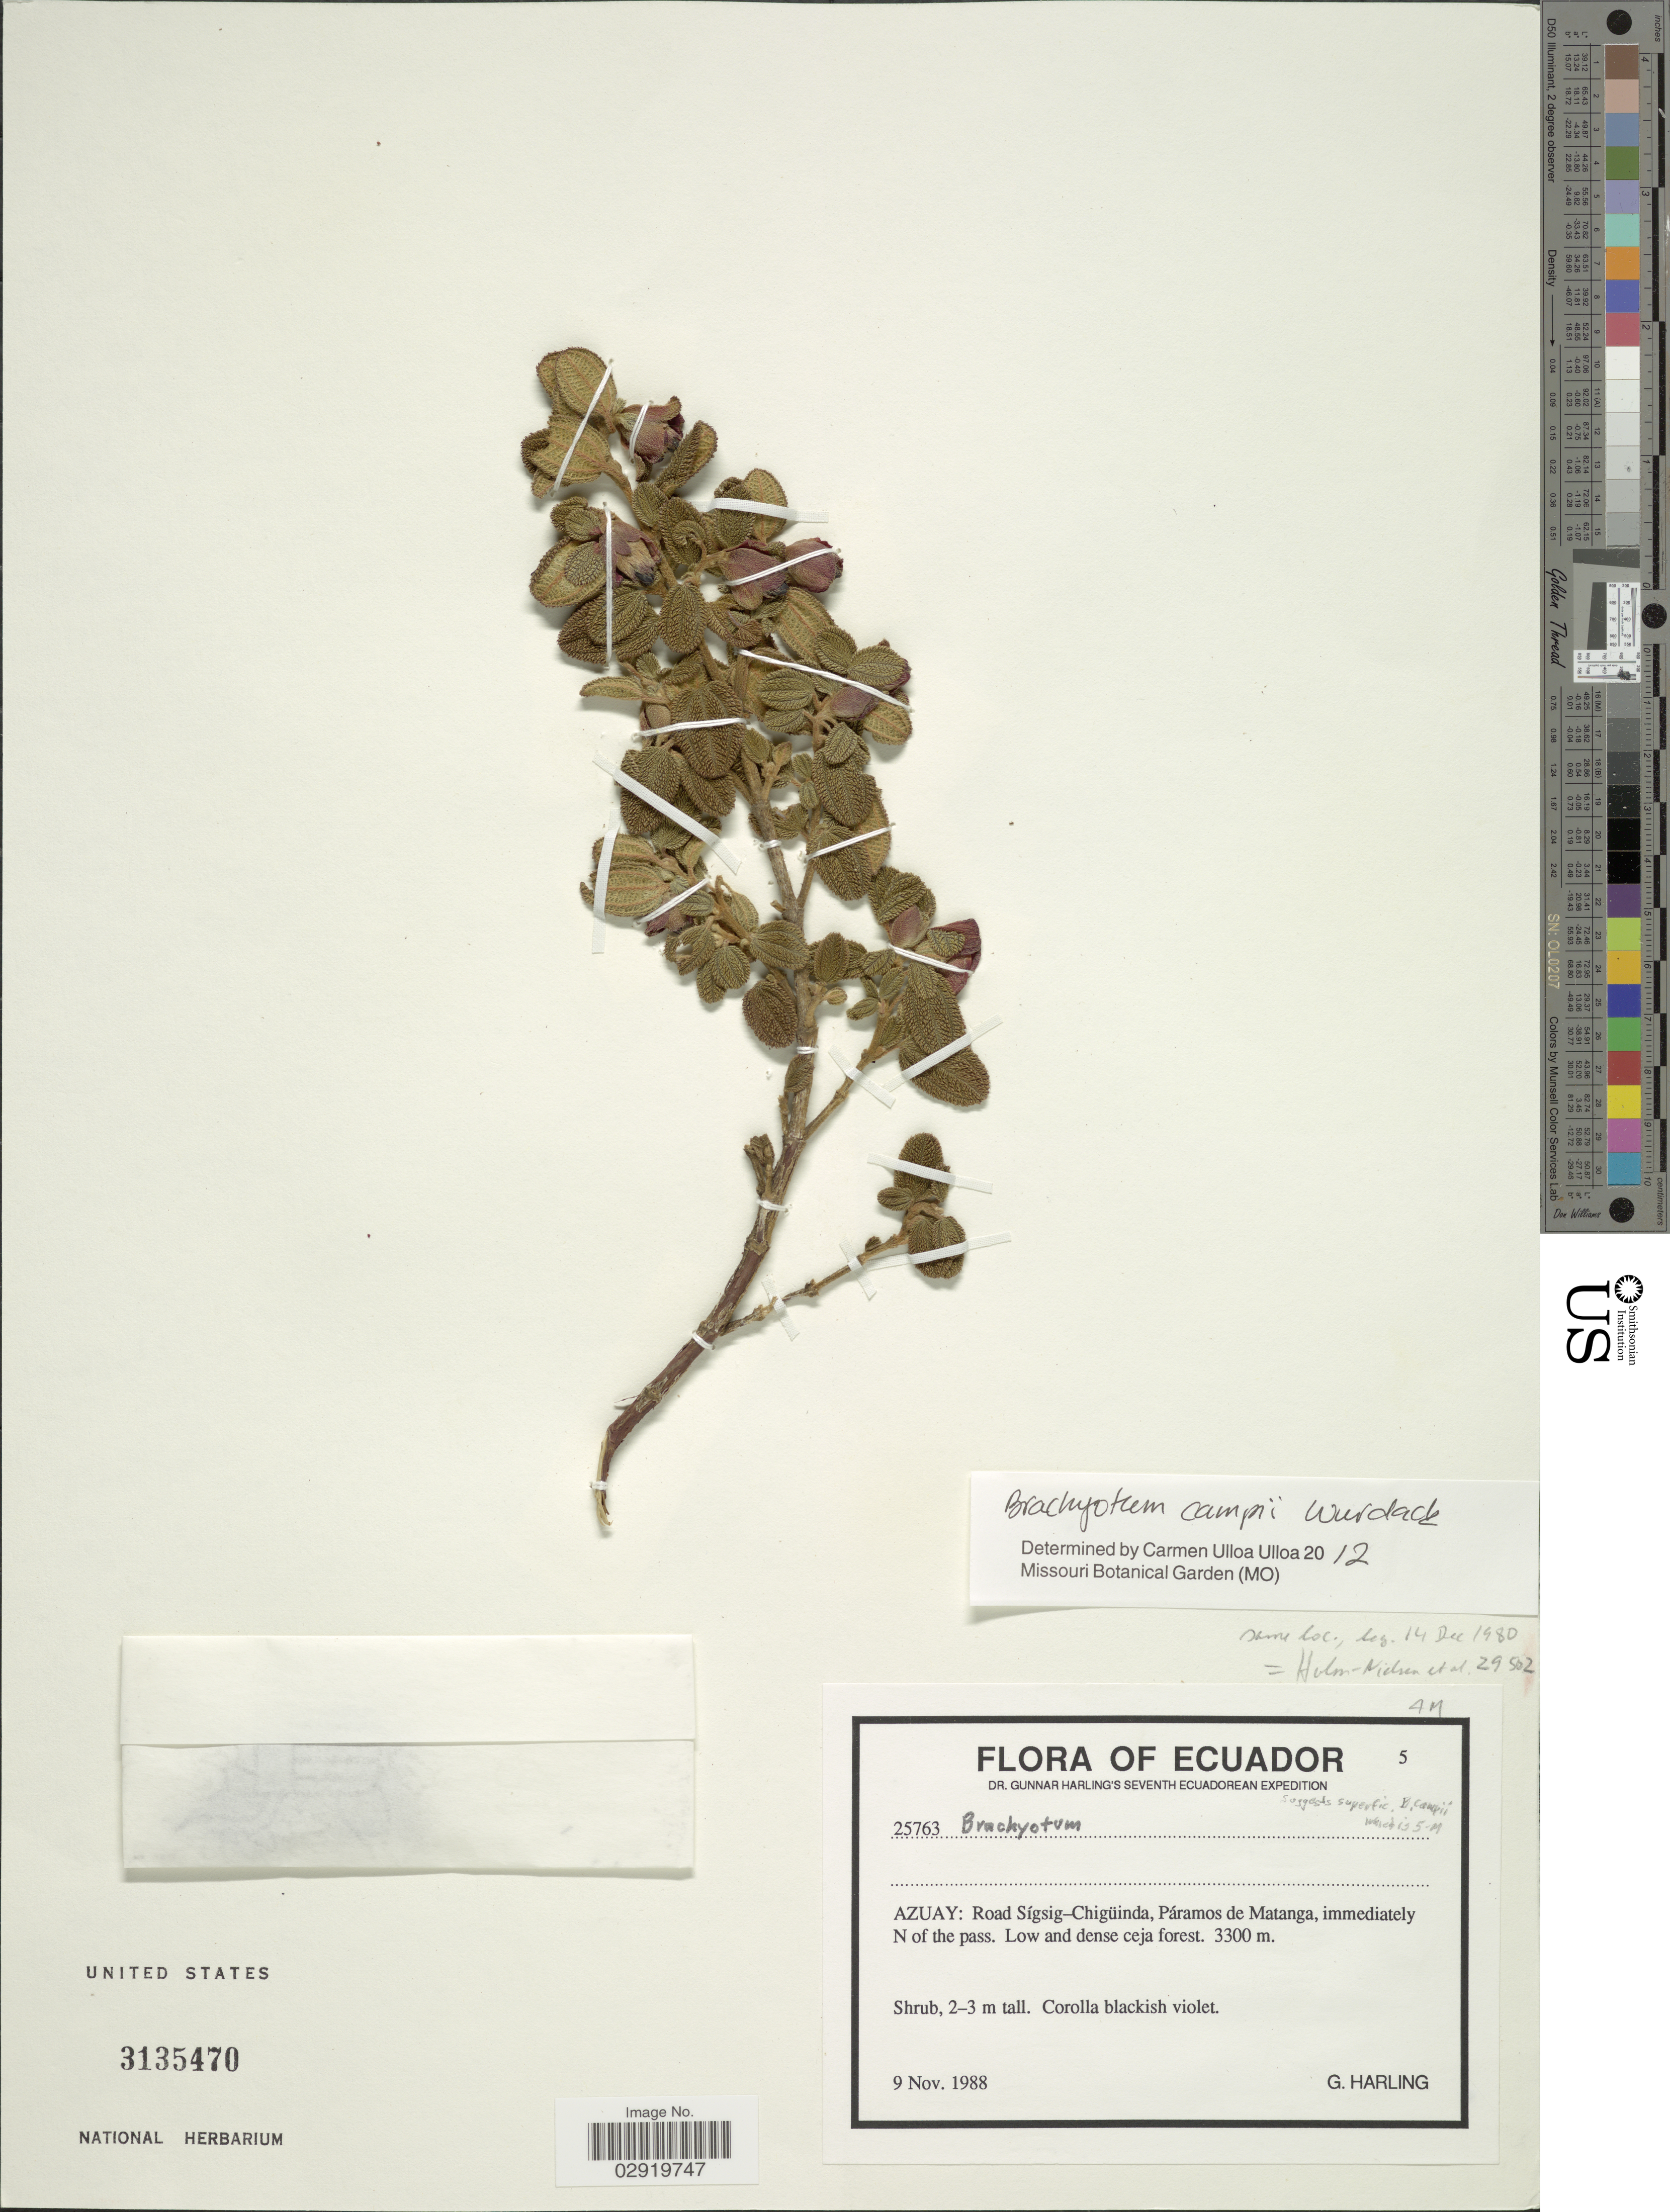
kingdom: Plantae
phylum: Tracheophyta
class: Magnoliopsida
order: Myrtales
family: Melastomataceae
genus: Brachyotum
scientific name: Brachyotum campii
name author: Wurdack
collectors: G. Harling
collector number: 25763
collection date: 1988-11-09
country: Ecuador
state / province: Azuay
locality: Road Sígsig-Chigüinda, Páramos de Matanga, immediately N of the pass.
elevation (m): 3300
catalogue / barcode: US 3135470